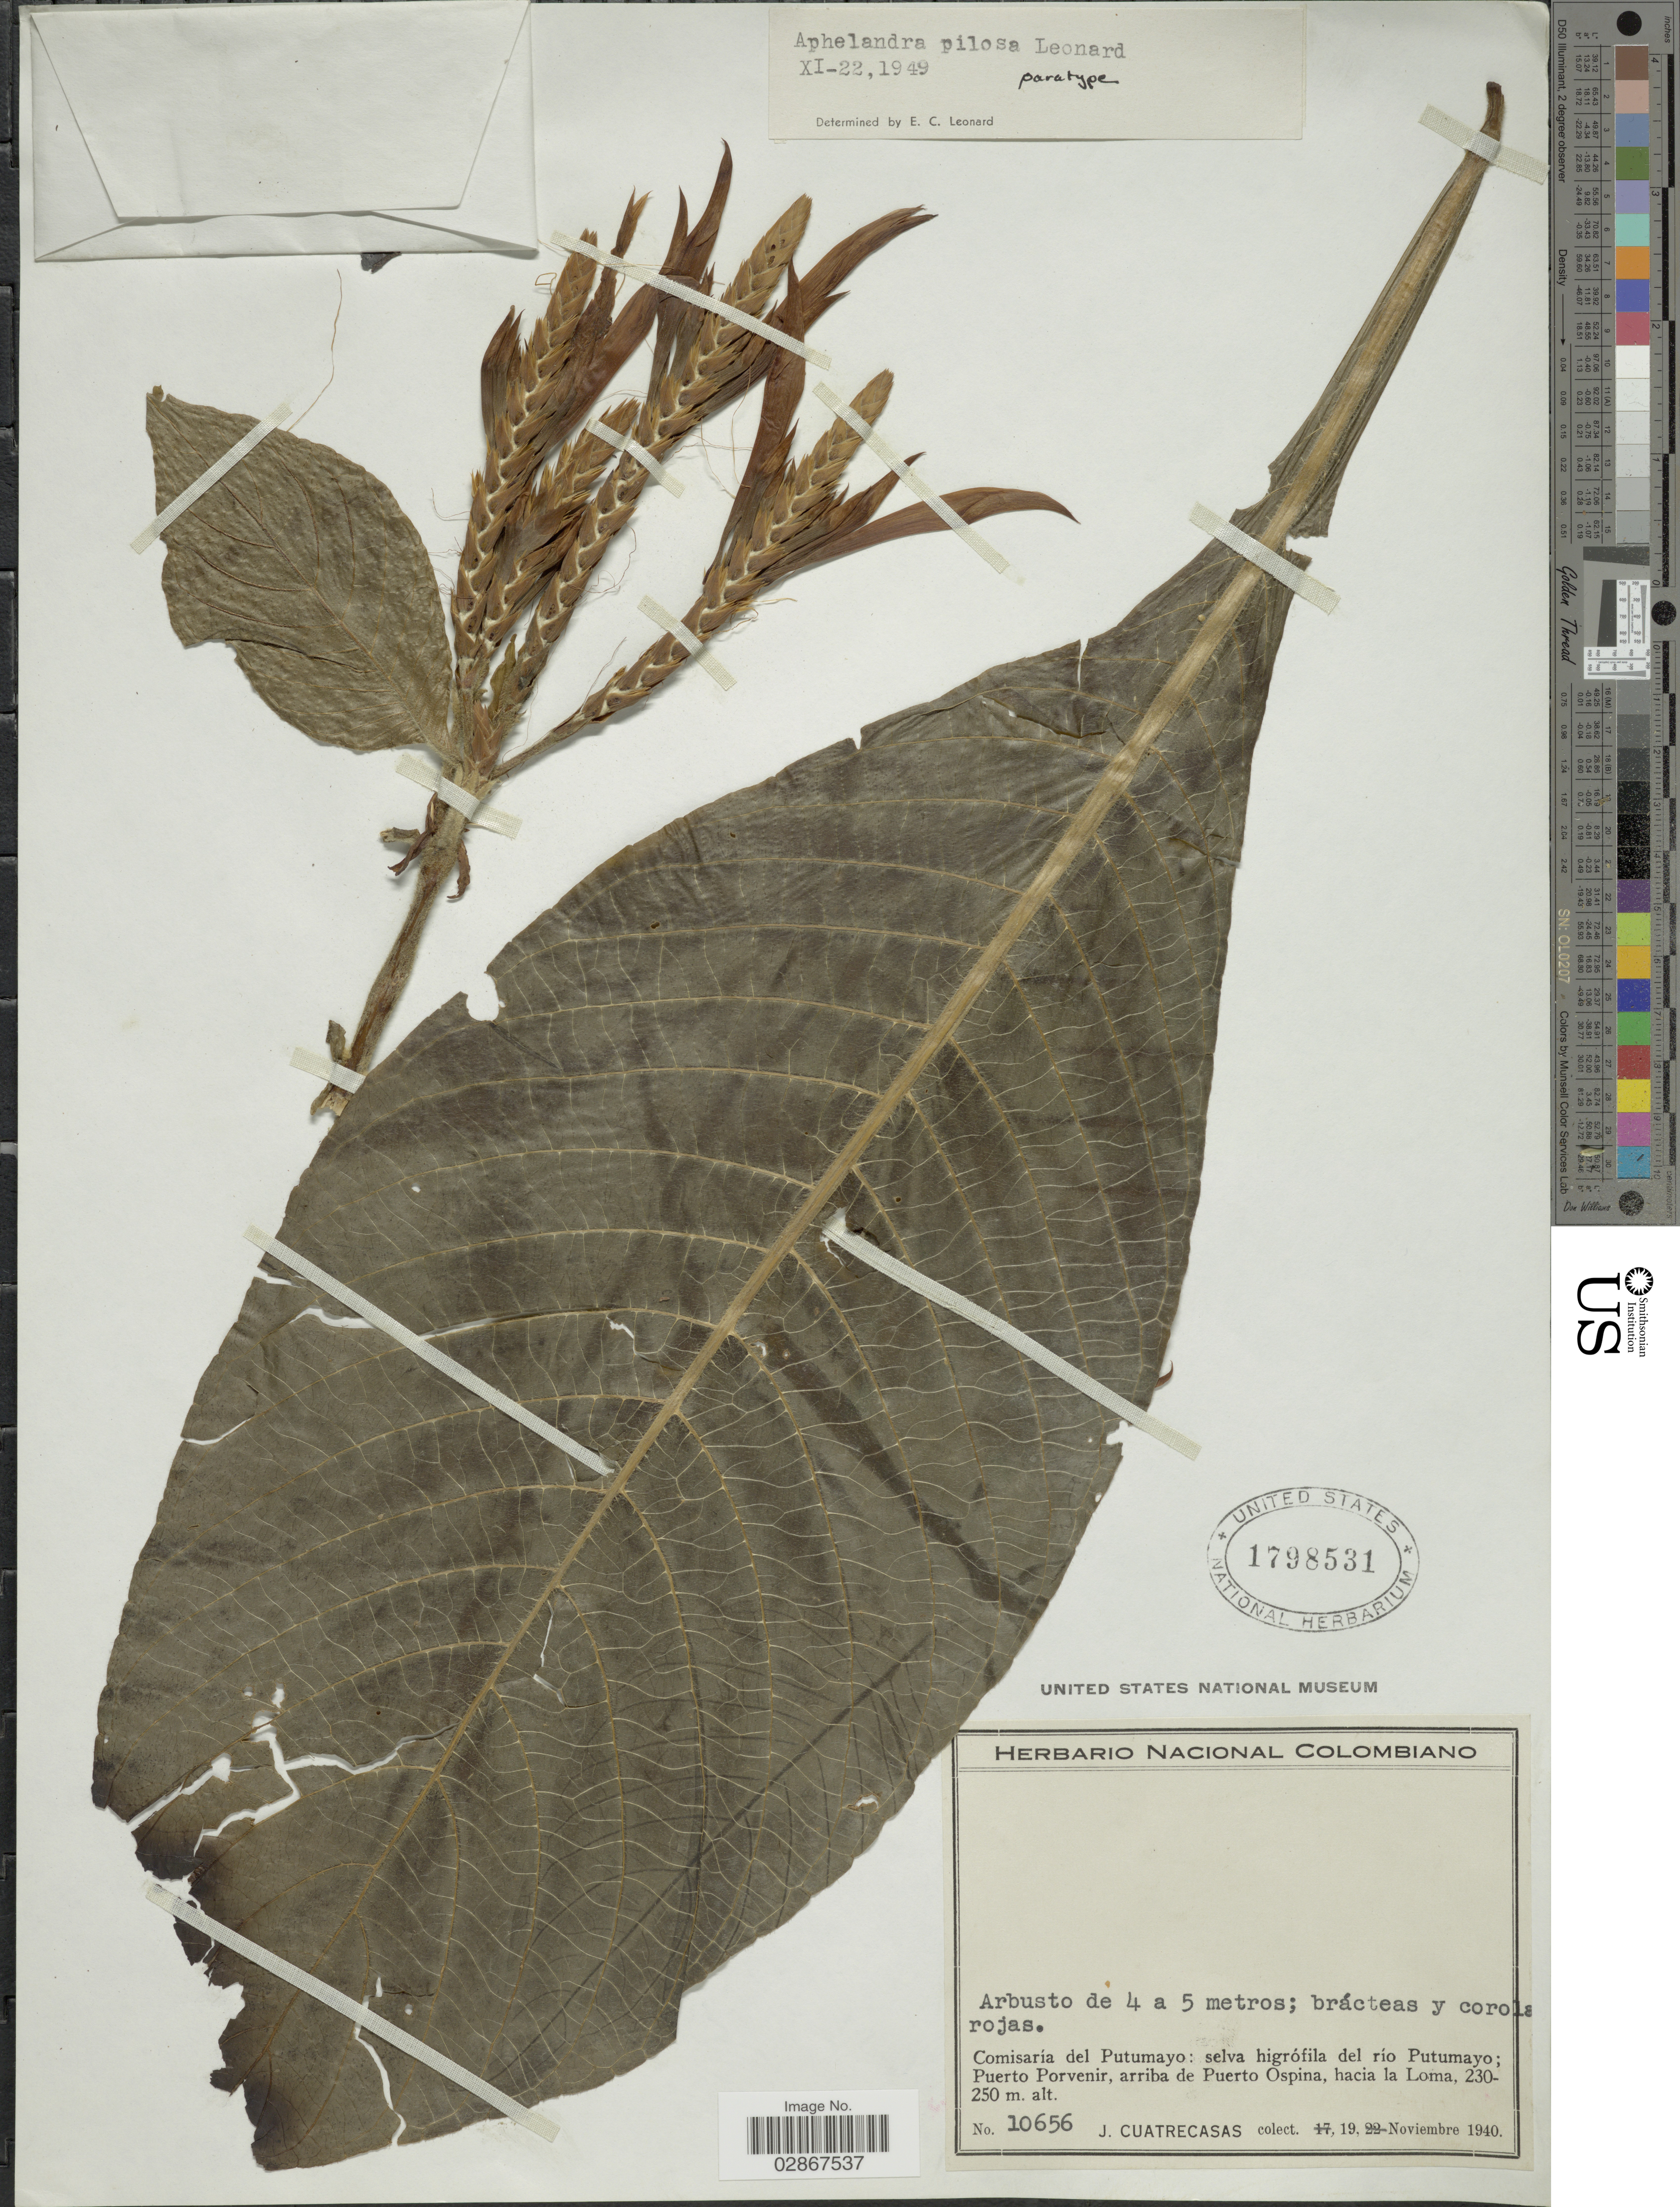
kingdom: Plantae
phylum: Tracheophyta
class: Magnoliopsida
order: Lamiales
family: Acanthaceae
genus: Aphelandra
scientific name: Aphelandra pilosa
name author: Leonard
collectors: J. Cuatrecasas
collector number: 10656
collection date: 1940-11-19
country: Colombia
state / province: Putumayo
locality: Comisaría del Putumayo: selva higrófila del río Putumayo; Puerto Porvenir, arriba de Puerto Ospina, hacia la Loma.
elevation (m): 230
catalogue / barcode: US 1798531